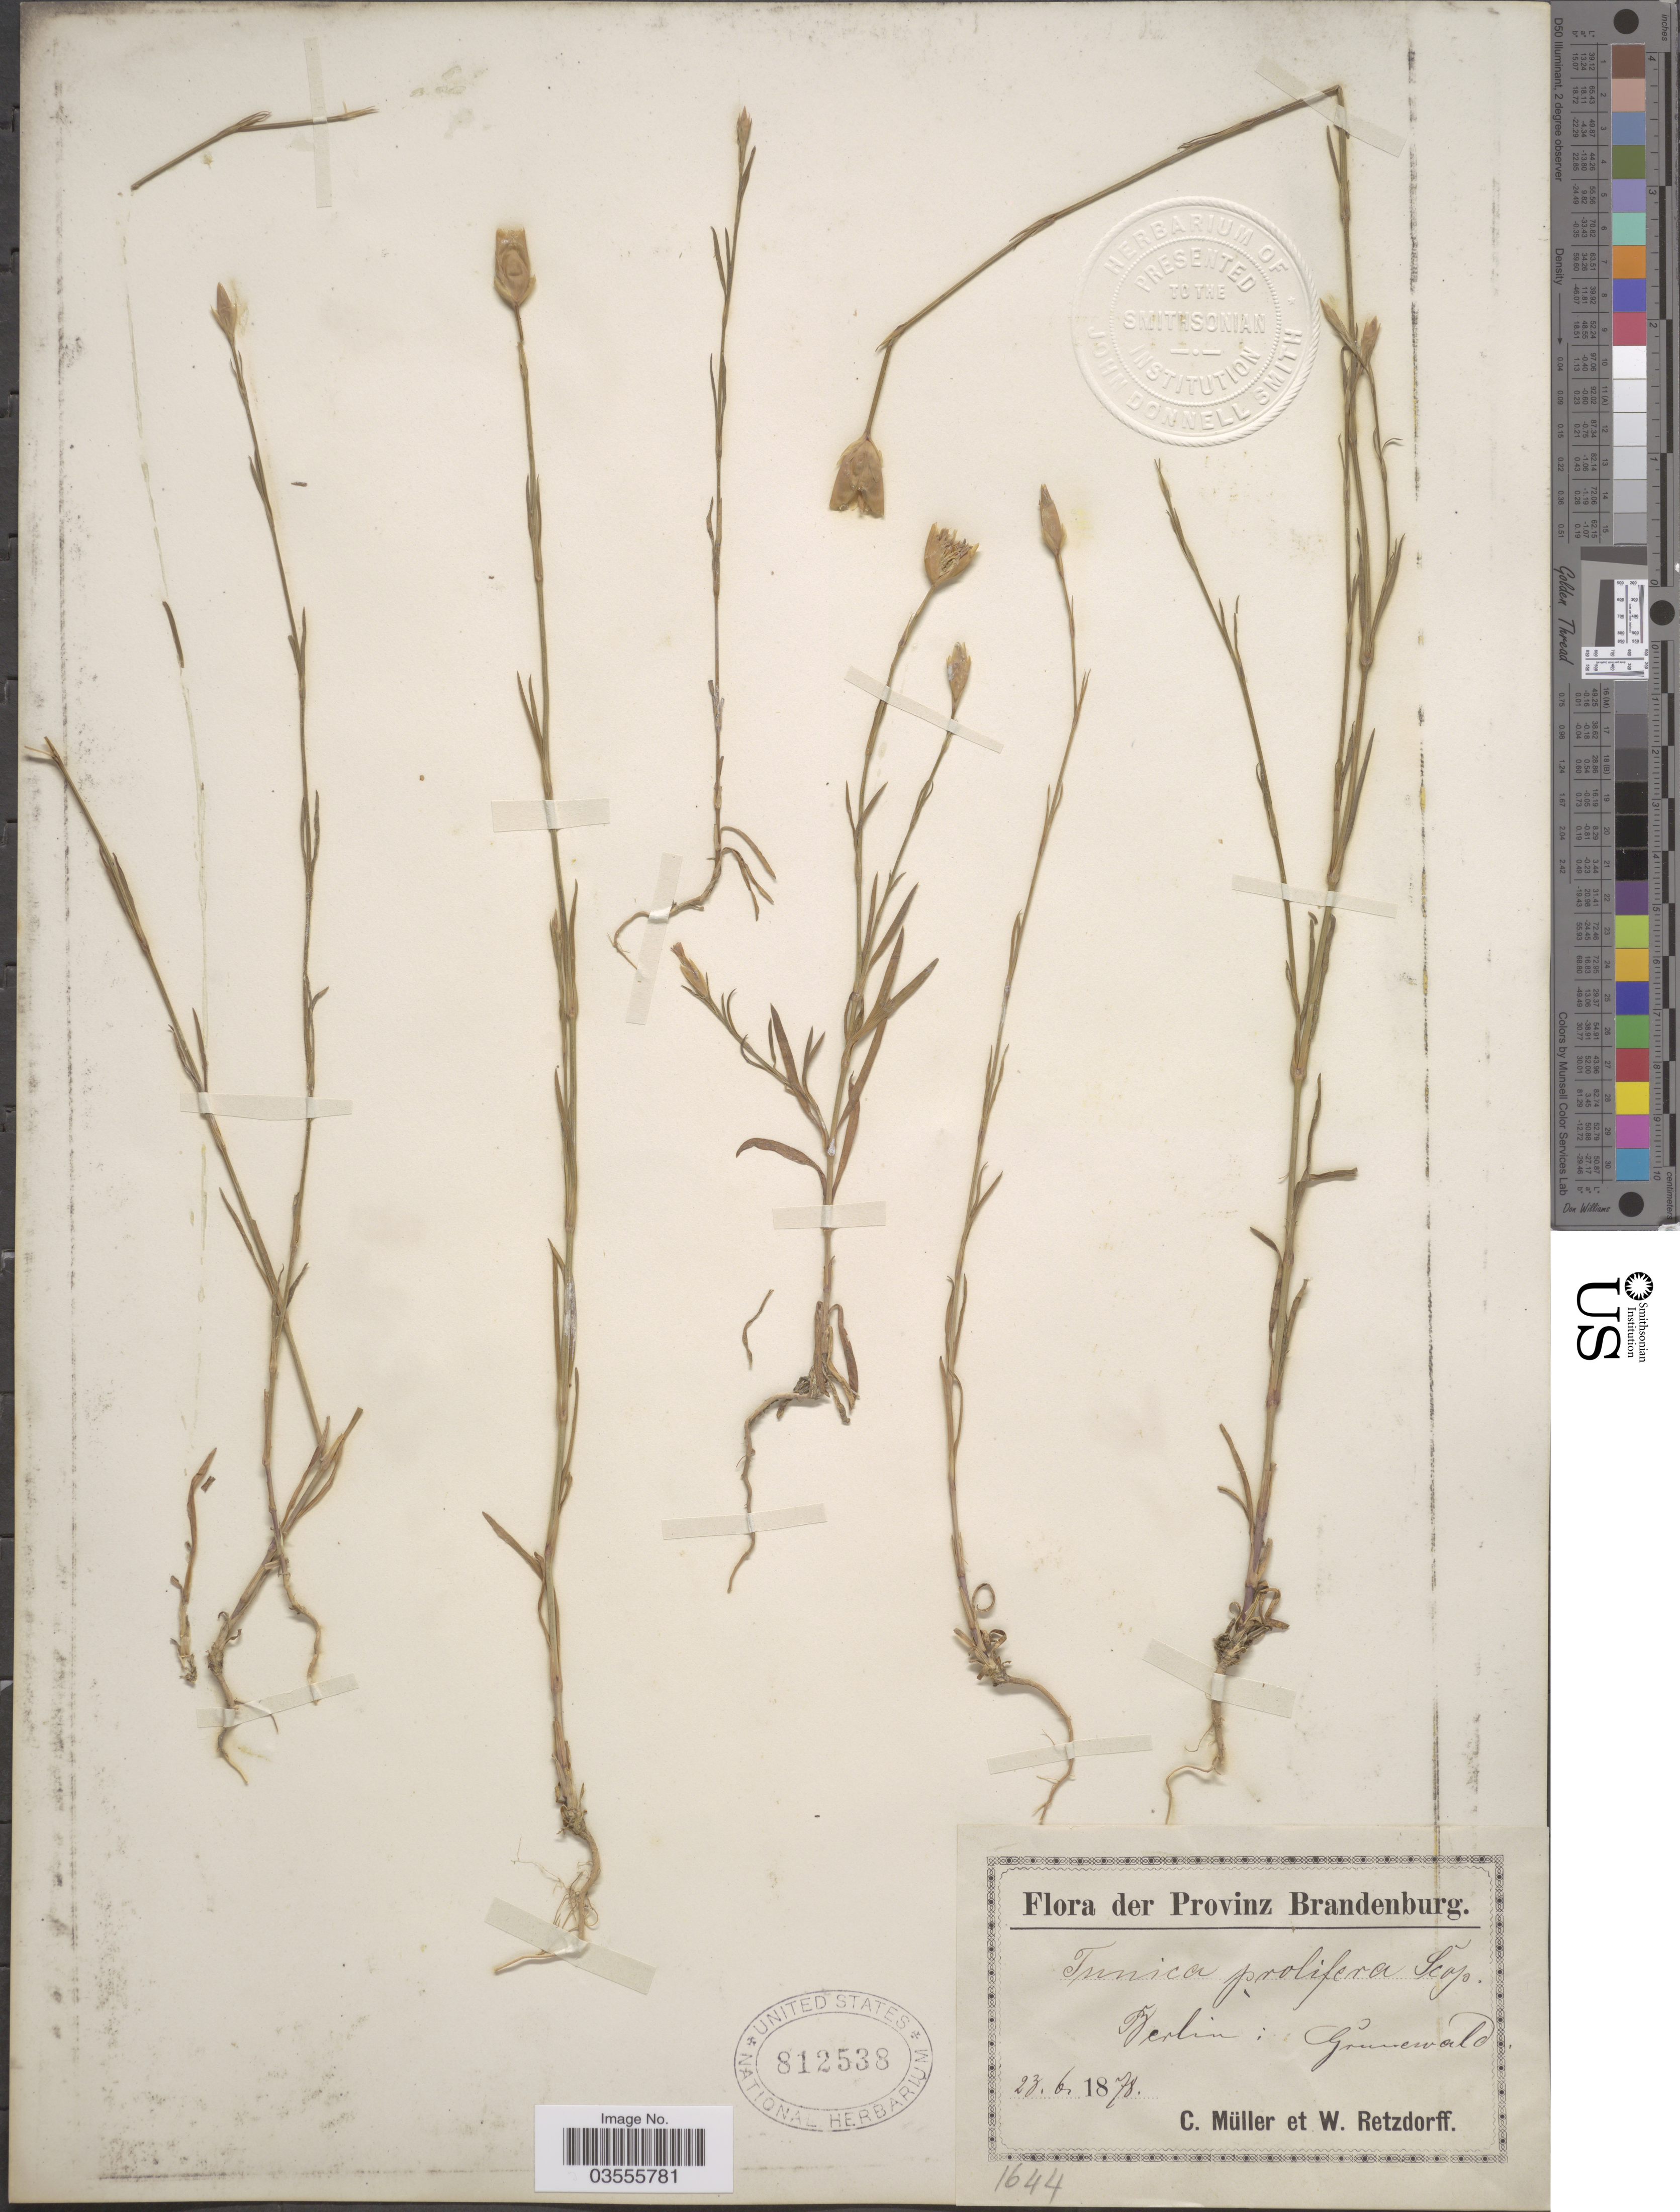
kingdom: Plantae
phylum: Tracheophyta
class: Magnoliopsida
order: Caryophyllales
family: Caryophyllaceae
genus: Petrorhagia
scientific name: Petrorhagia prolifera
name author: (L.) P.W. Ball & Heywood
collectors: C. Müller & W. Retzdorff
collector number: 1644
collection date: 1878-06-23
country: Germany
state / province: Berlin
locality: Grunewald.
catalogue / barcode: US 812538